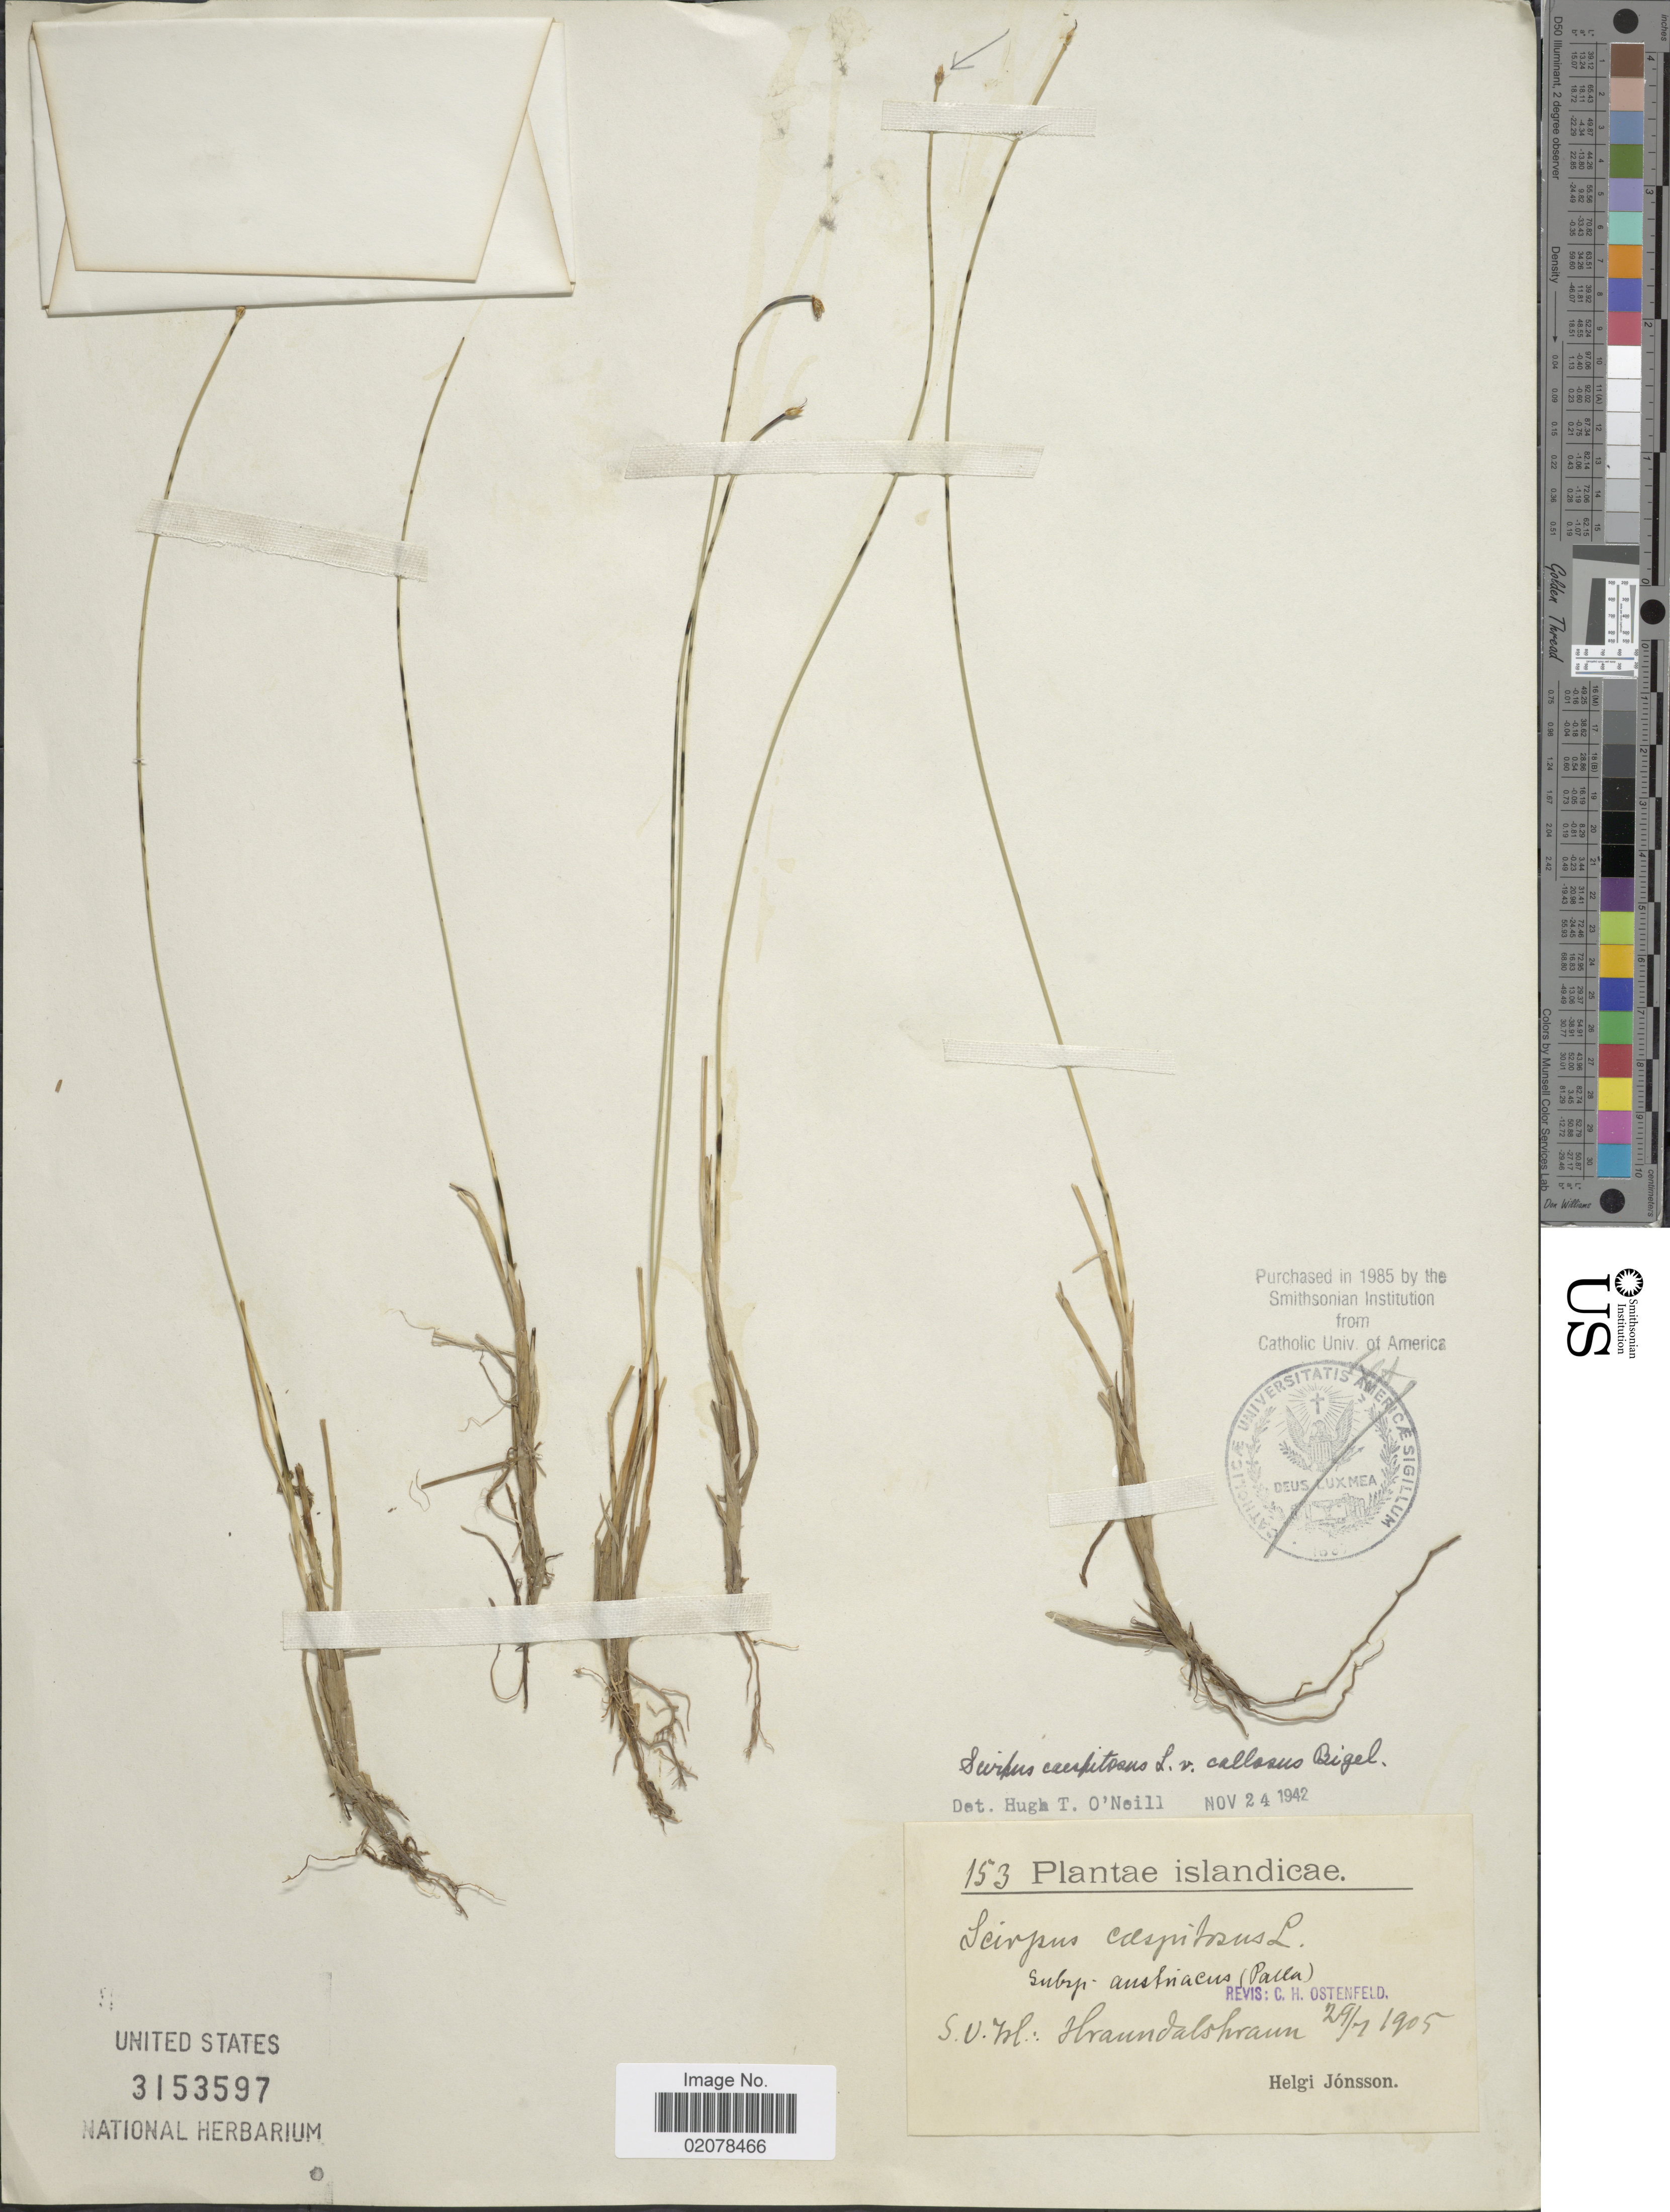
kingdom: Plantae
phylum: Tracheophyta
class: Liliopsida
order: Poales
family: Cyperaceae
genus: Trichophorum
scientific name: Trichophorum cespitosum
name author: (L.) Hartm.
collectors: H. Jónsson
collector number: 153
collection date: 1905-07-29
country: Iceland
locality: S. v. Isl: Hraundalshraun.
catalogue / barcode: US 3153597